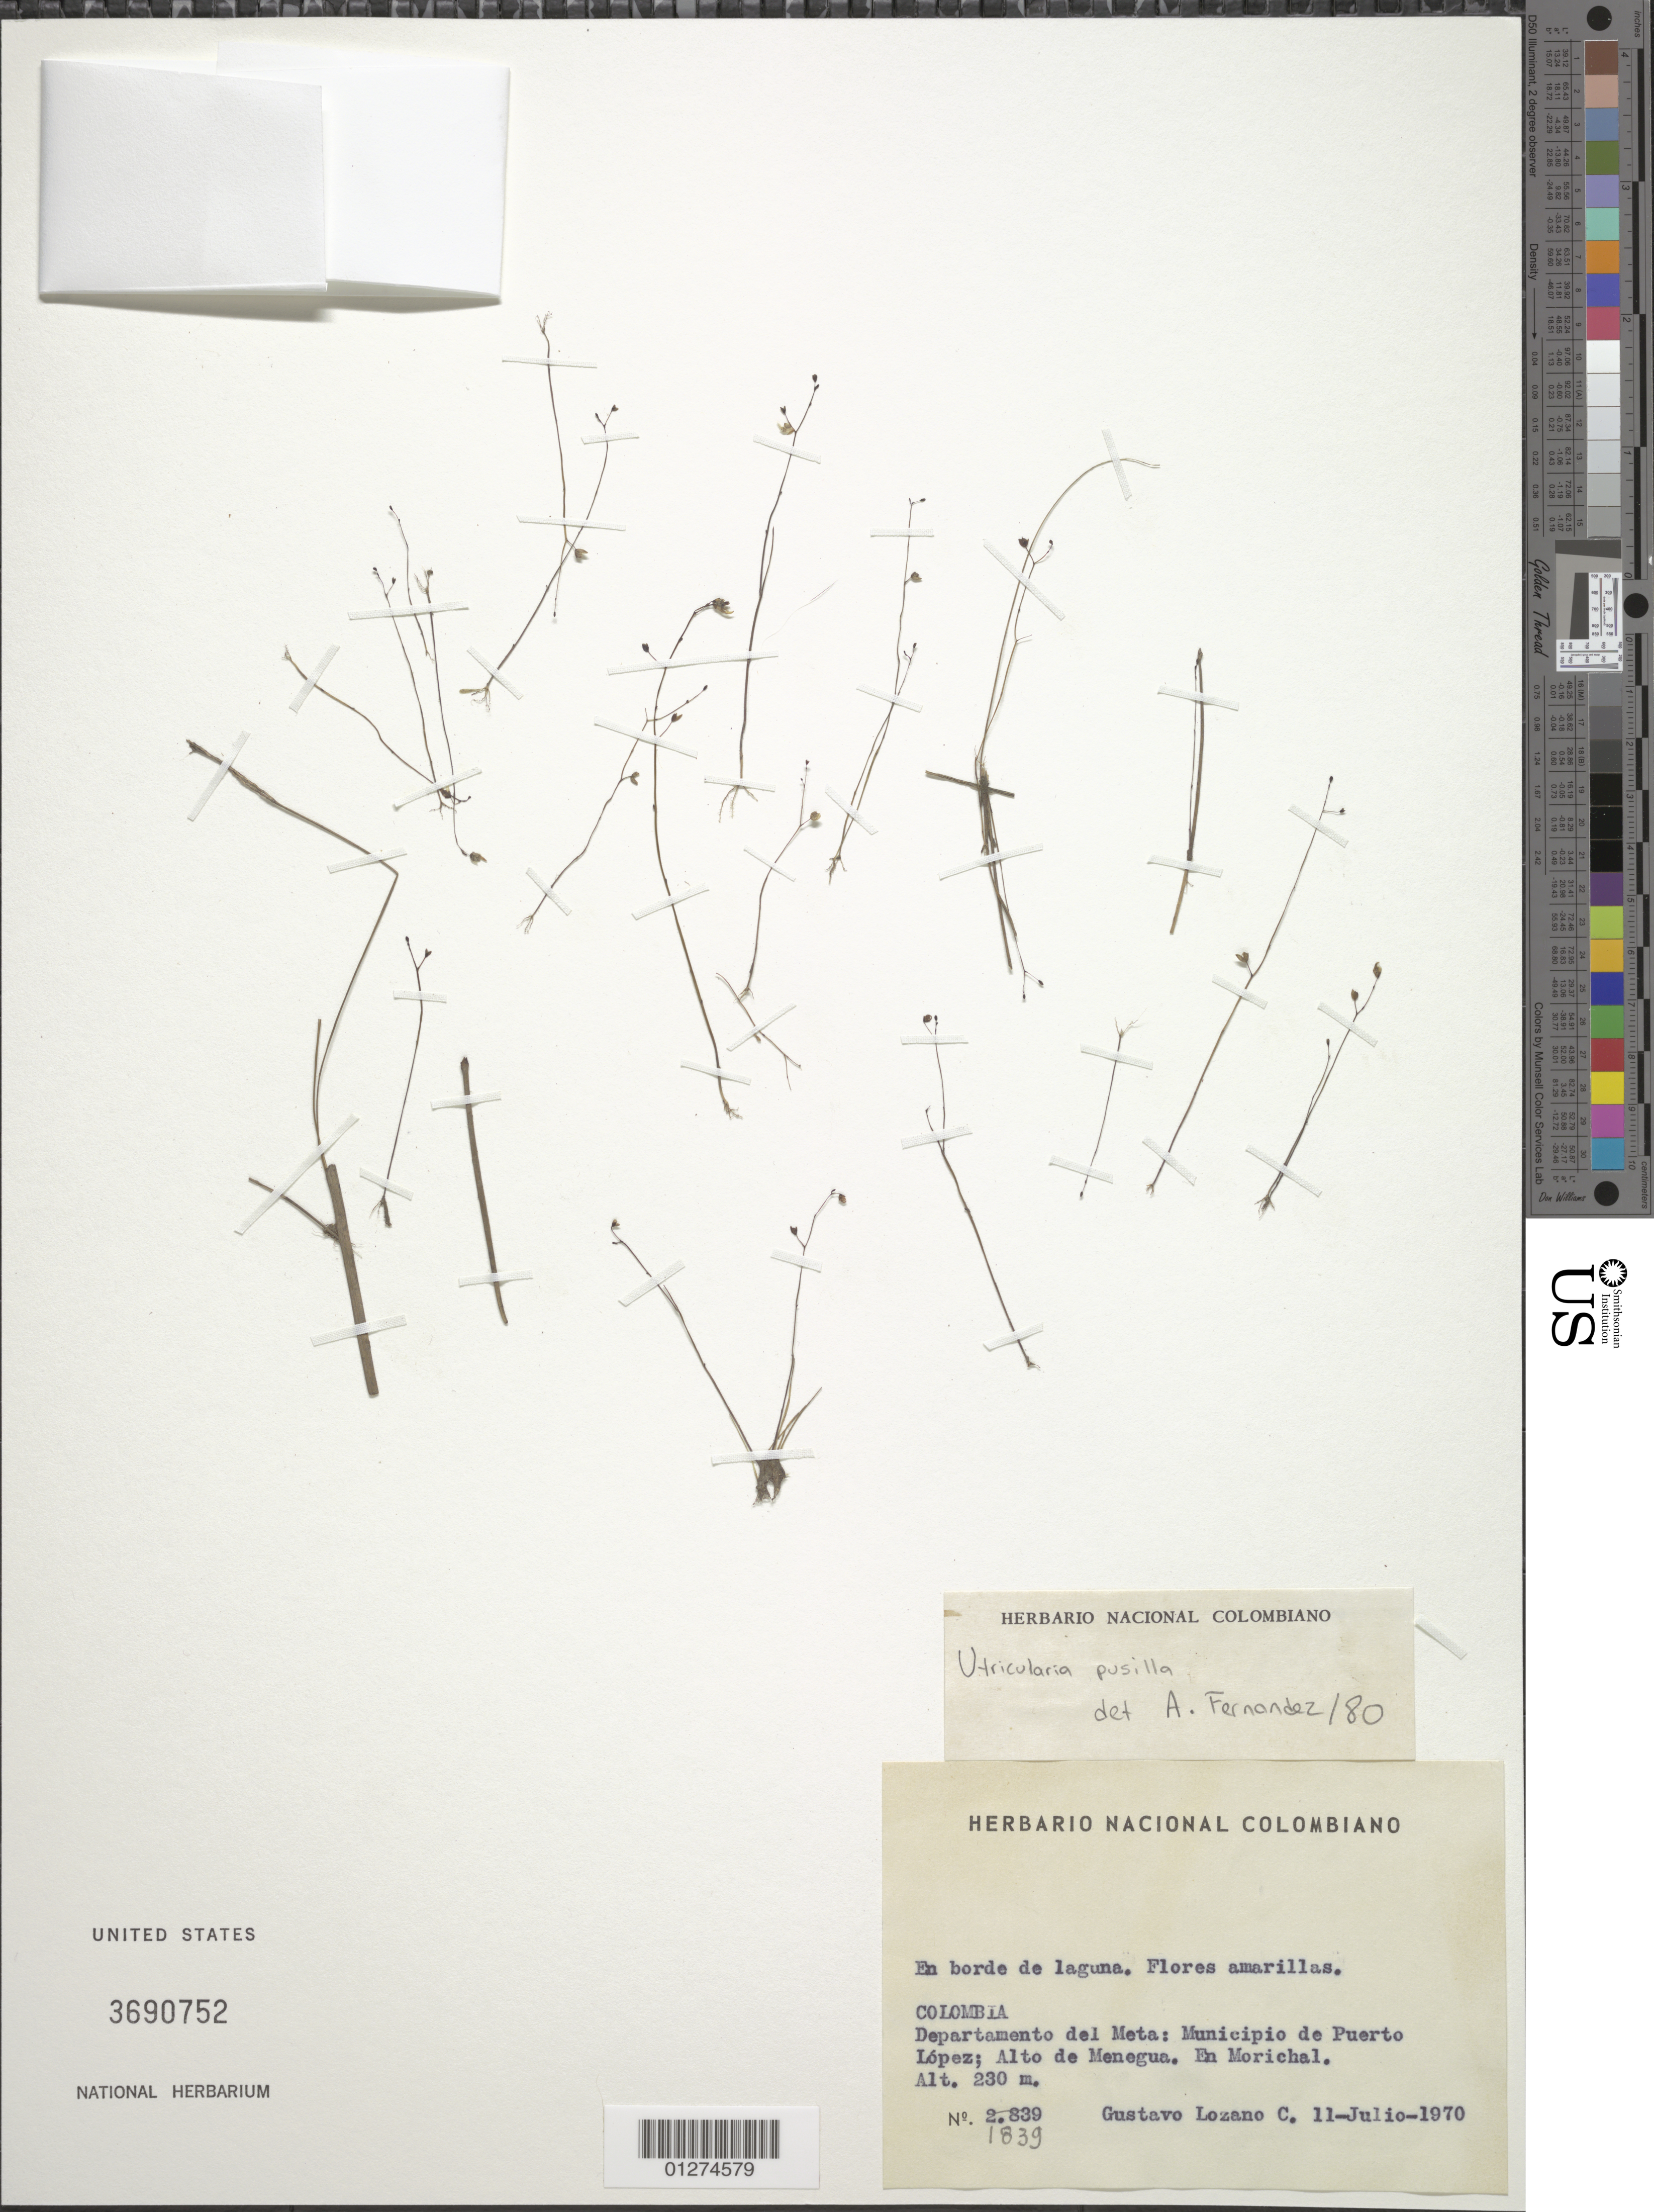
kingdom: Plantae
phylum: Tracheophyta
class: Magnoliopsida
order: Lamiales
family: Lentibulariaceae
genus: Utricularia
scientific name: Utricularia pusilla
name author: Vahl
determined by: Fernández, Angel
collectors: G. Lozano-Contreras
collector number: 1839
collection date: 1970-07-11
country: Colombia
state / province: Metá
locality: Municipio de Puerto Lopez; Alto de Menegua. En Morichal.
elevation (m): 230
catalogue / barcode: US 3690752